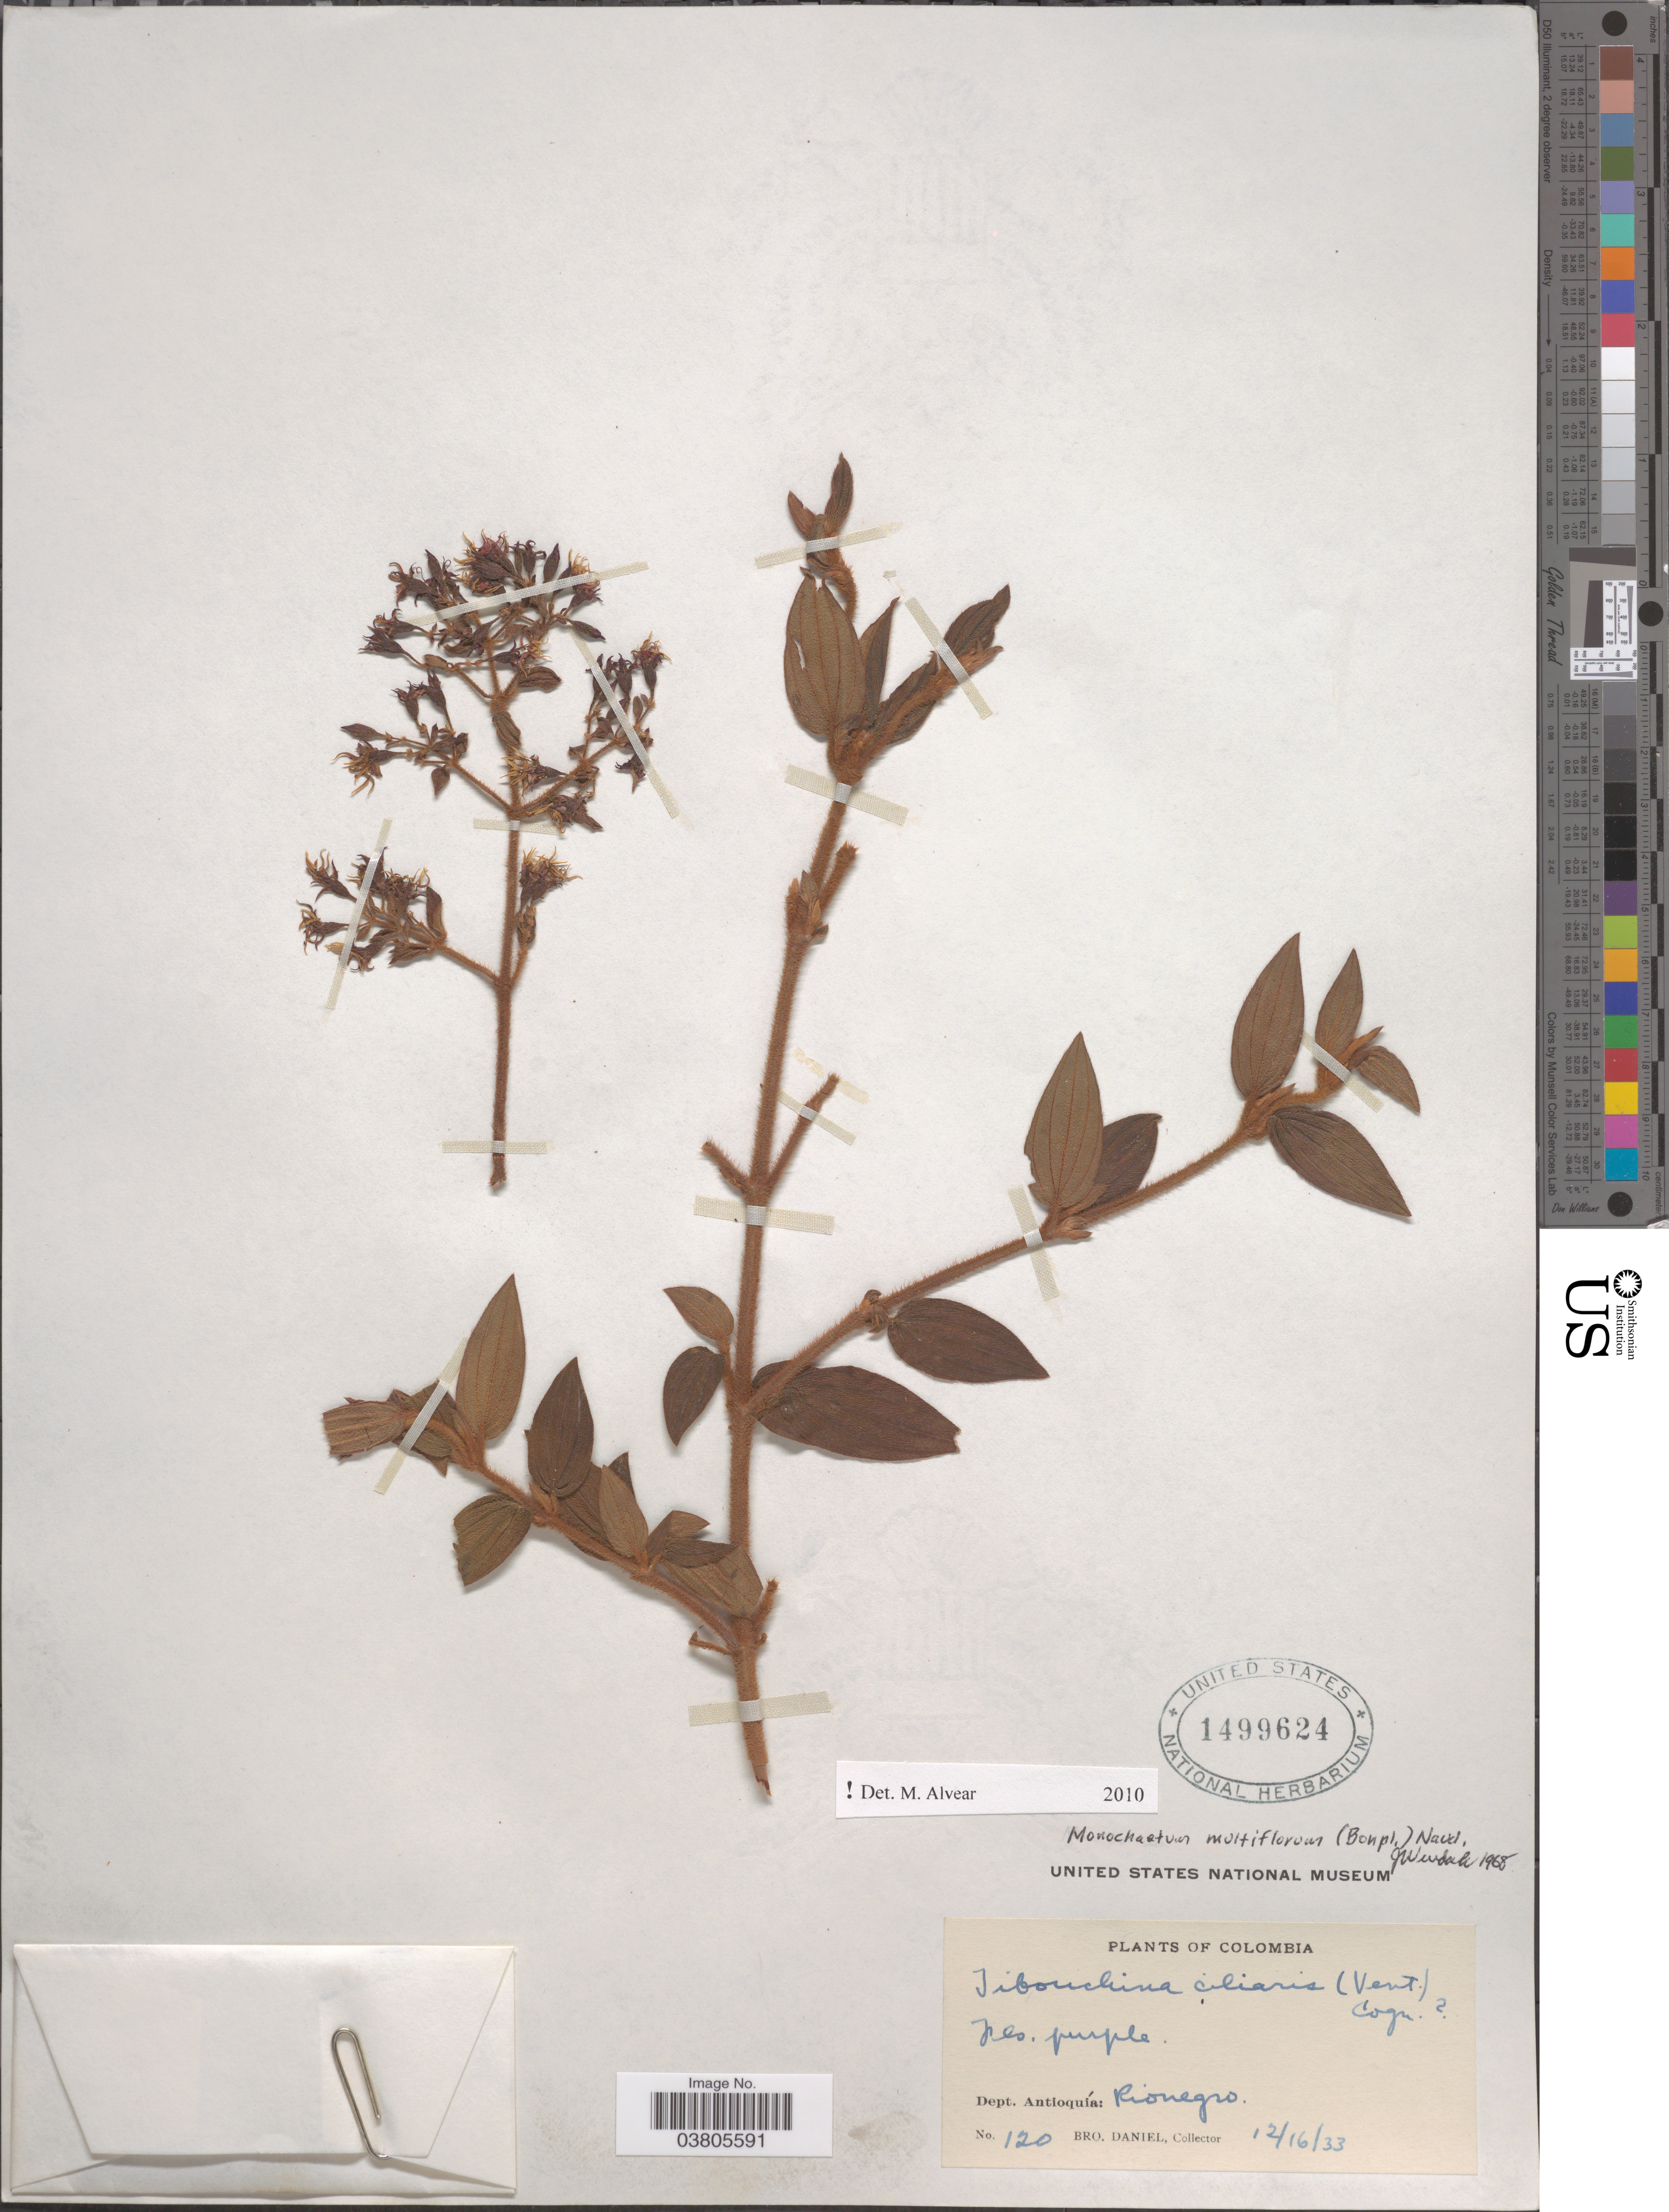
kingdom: Plantae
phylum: Tracheophyta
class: Magnoliopsida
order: Myrtales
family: Melastomataceae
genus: Monochaetum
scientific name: Monochaetum multiflorum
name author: (Bonpl.) Naudin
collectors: Bro. Daniel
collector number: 120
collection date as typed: Transcribed d/m/y: 16/12/33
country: Colombia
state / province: Antioquia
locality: Dept. Antioquía: Rionegro.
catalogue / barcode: US 1499624